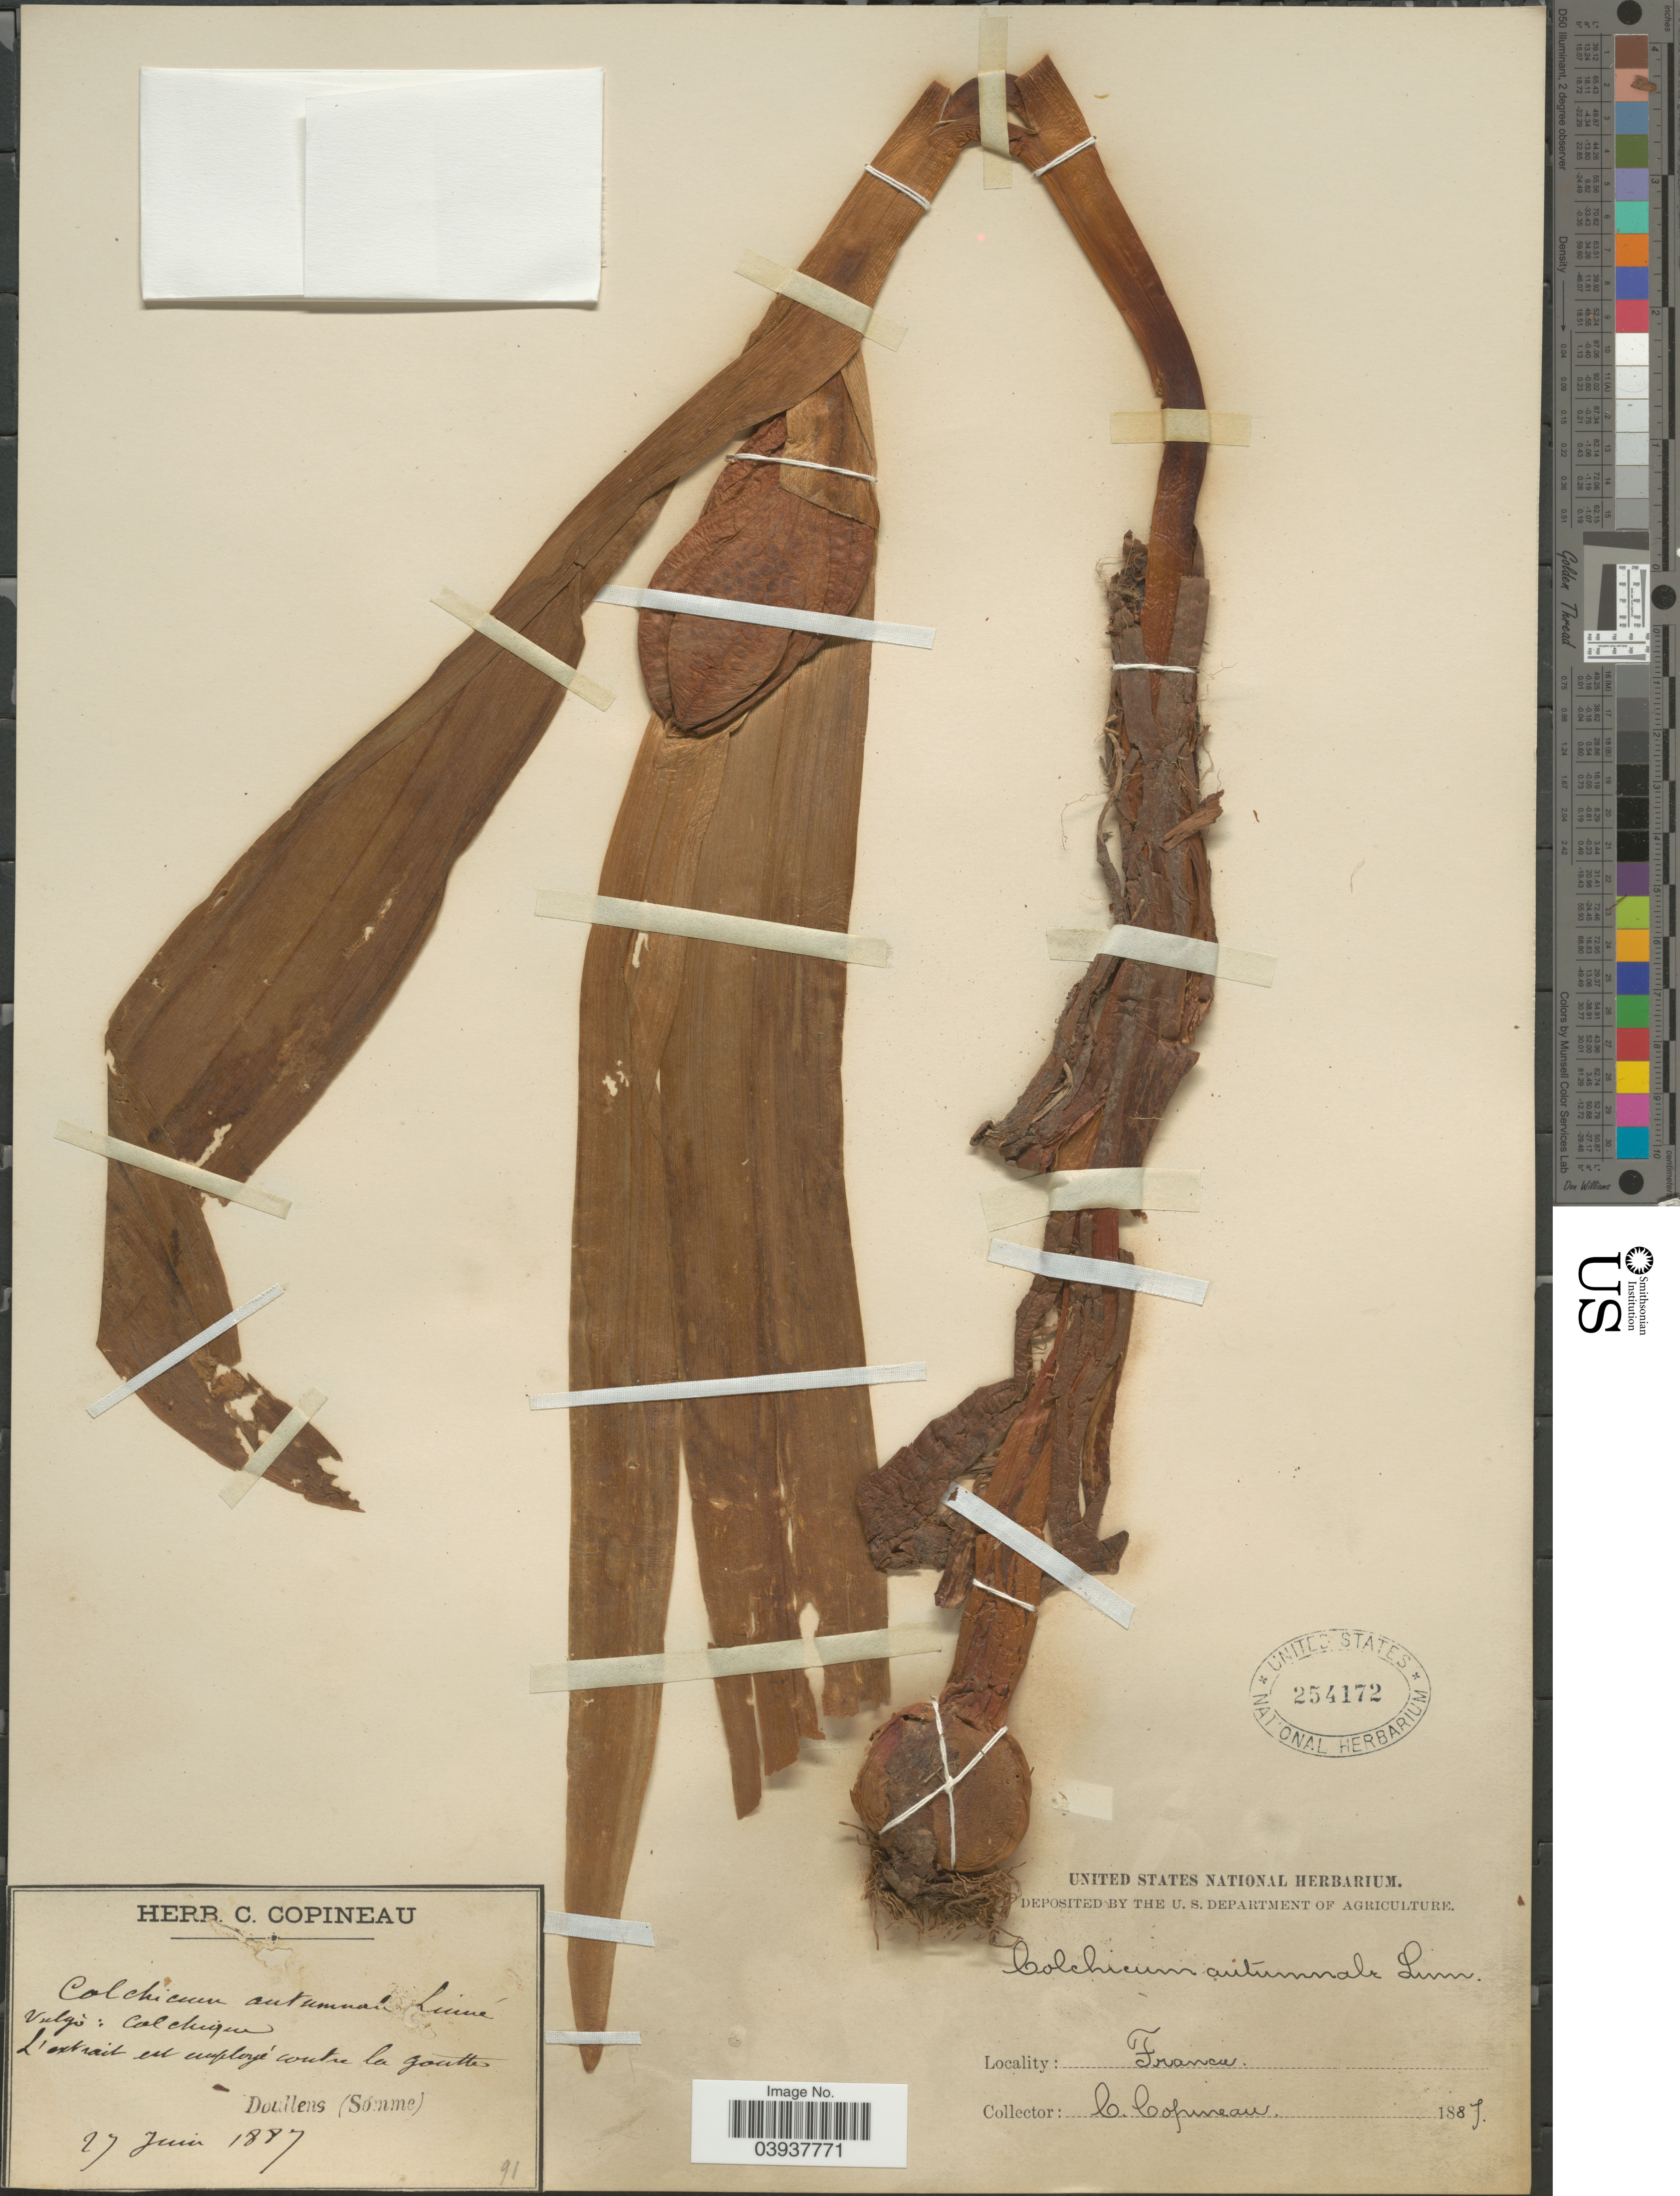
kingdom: Plantae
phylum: Tracheophyta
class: Liliopsida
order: Liliales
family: Colchicaceae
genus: Colchicum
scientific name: Colchicum autumnale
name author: L.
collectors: C. Copineau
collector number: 91?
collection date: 1887-06-27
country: France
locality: L' extract en employé contre la goutte. Doullens (Sómme).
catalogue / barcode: US 254172